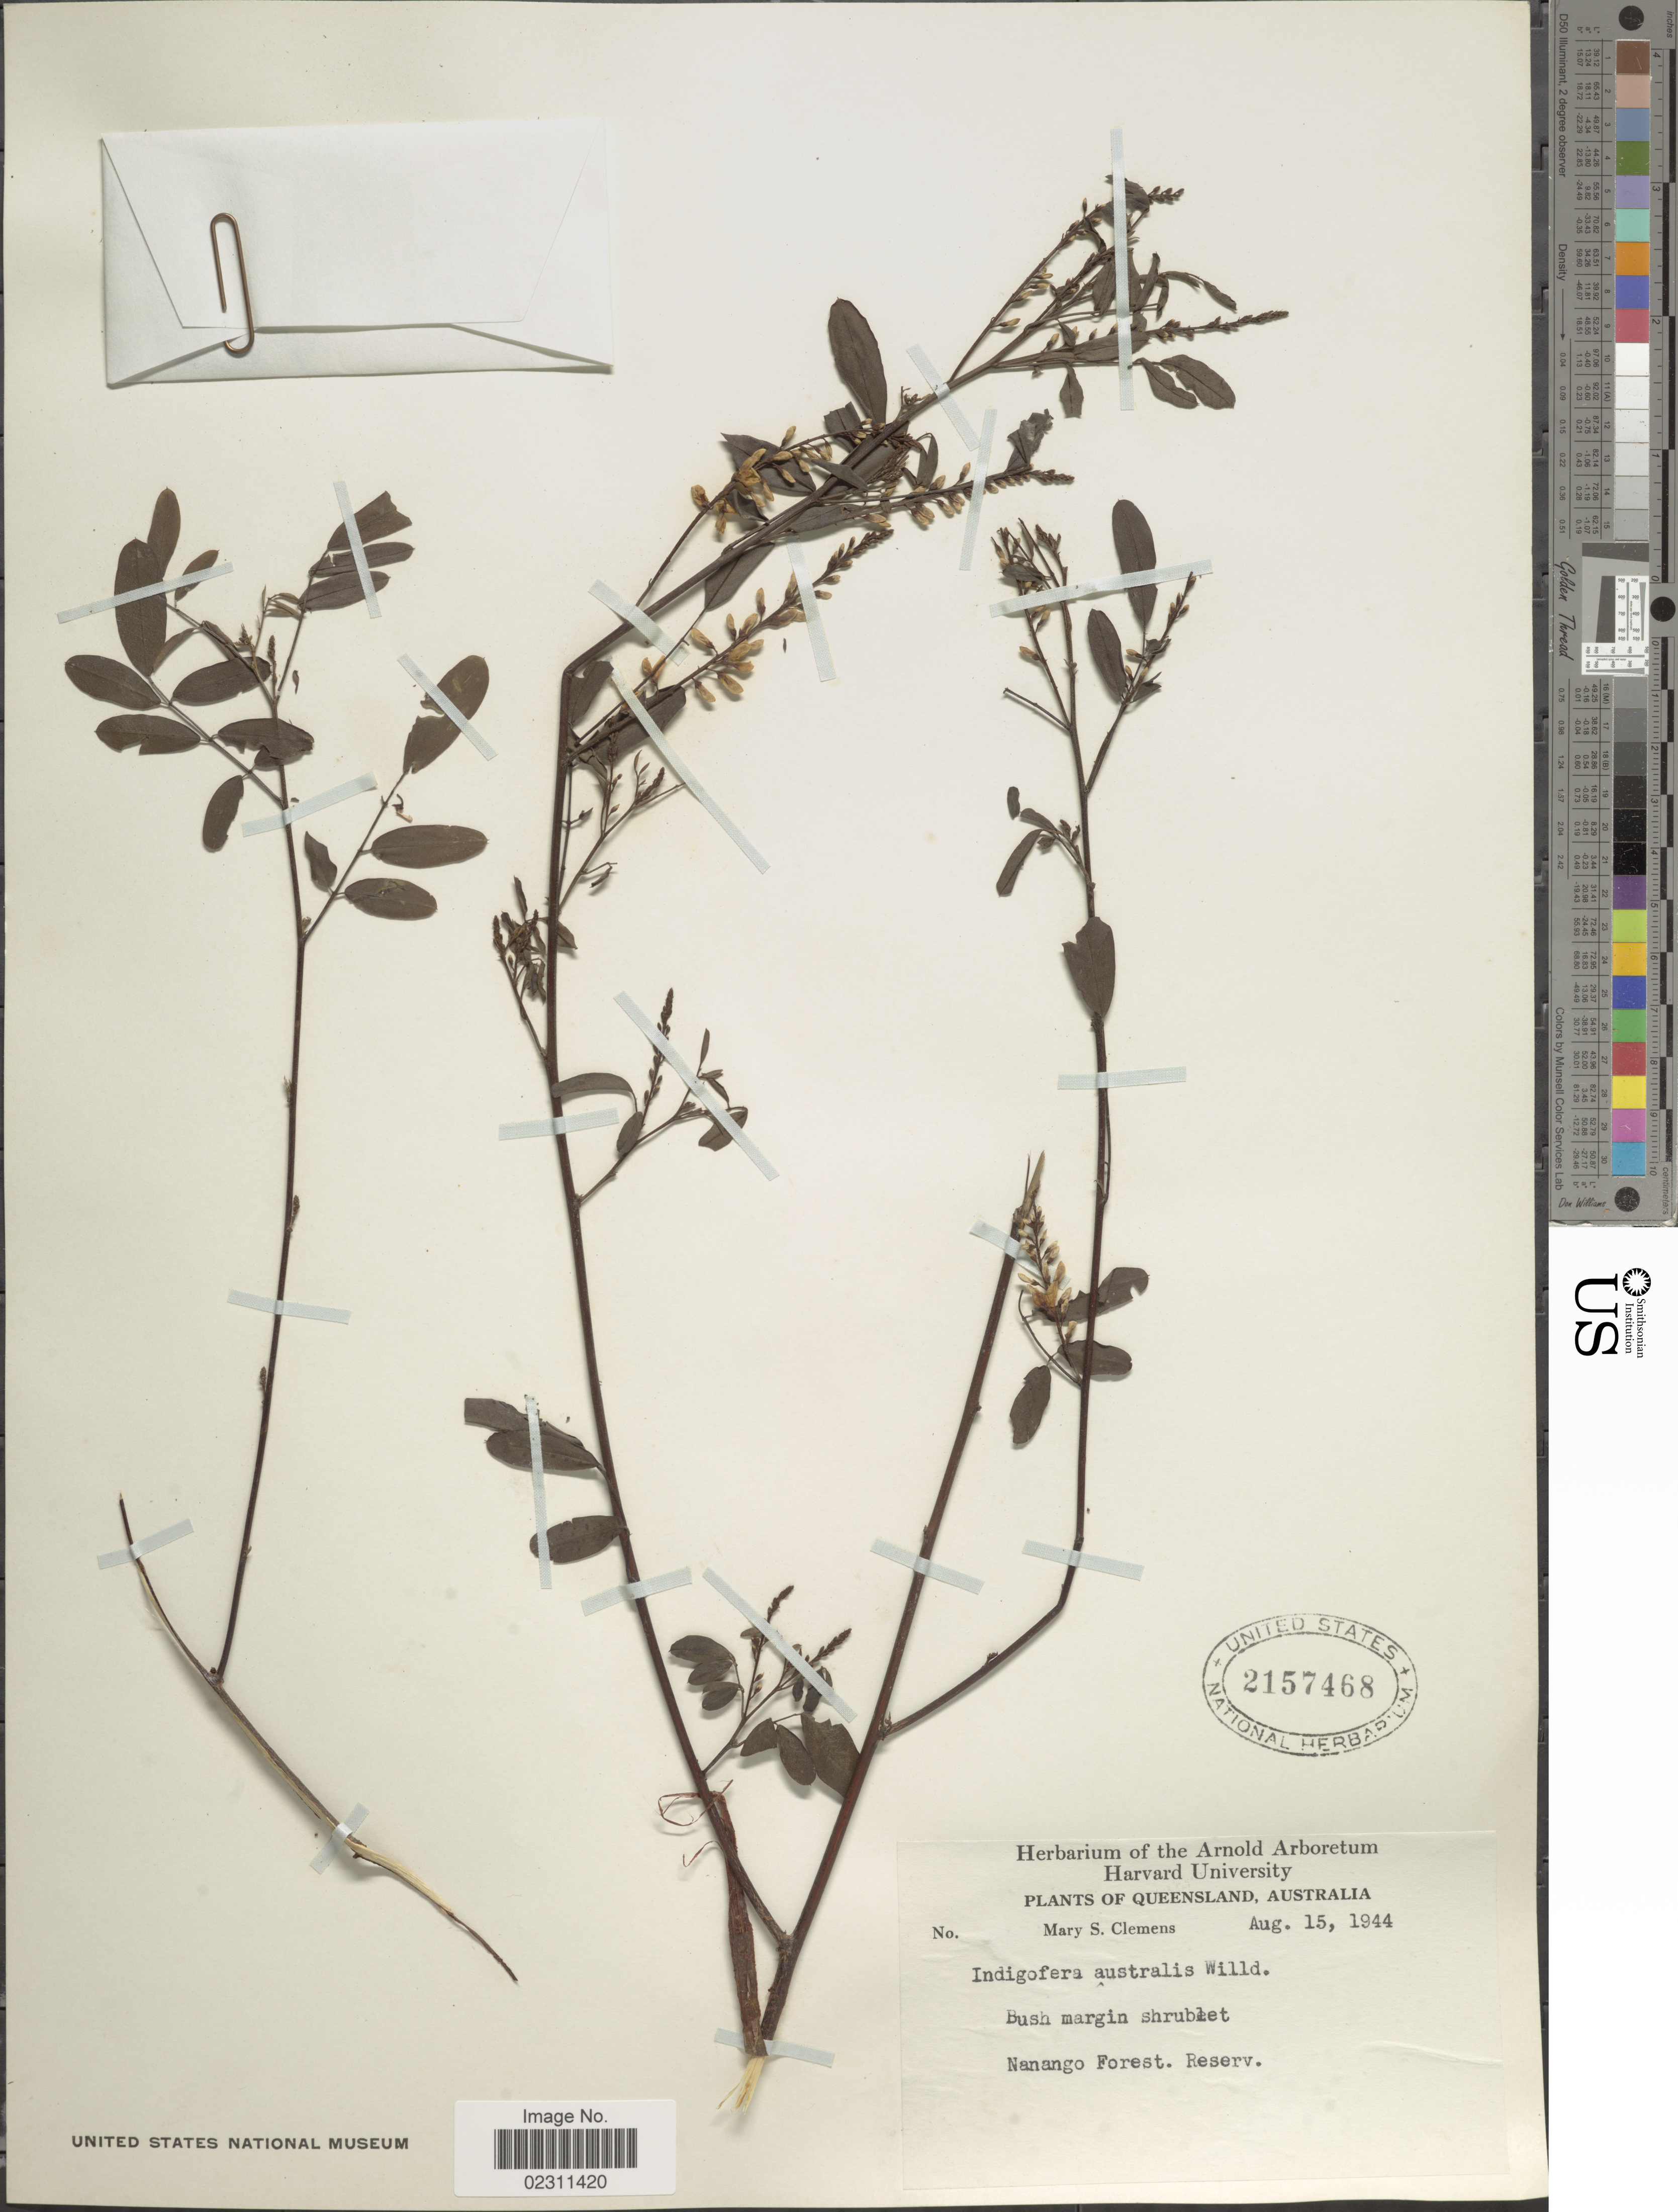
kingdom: Plantae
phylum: Tracheophyta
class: Magnoliopsida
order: Fabales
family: Fabaceae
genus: Indigofera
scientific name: Indigofera australis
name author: Willd.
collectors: M. S. Clemens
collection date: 1944-08-15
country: Australia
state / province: Queensland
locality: Nanango Forest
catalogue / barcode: US 2157468